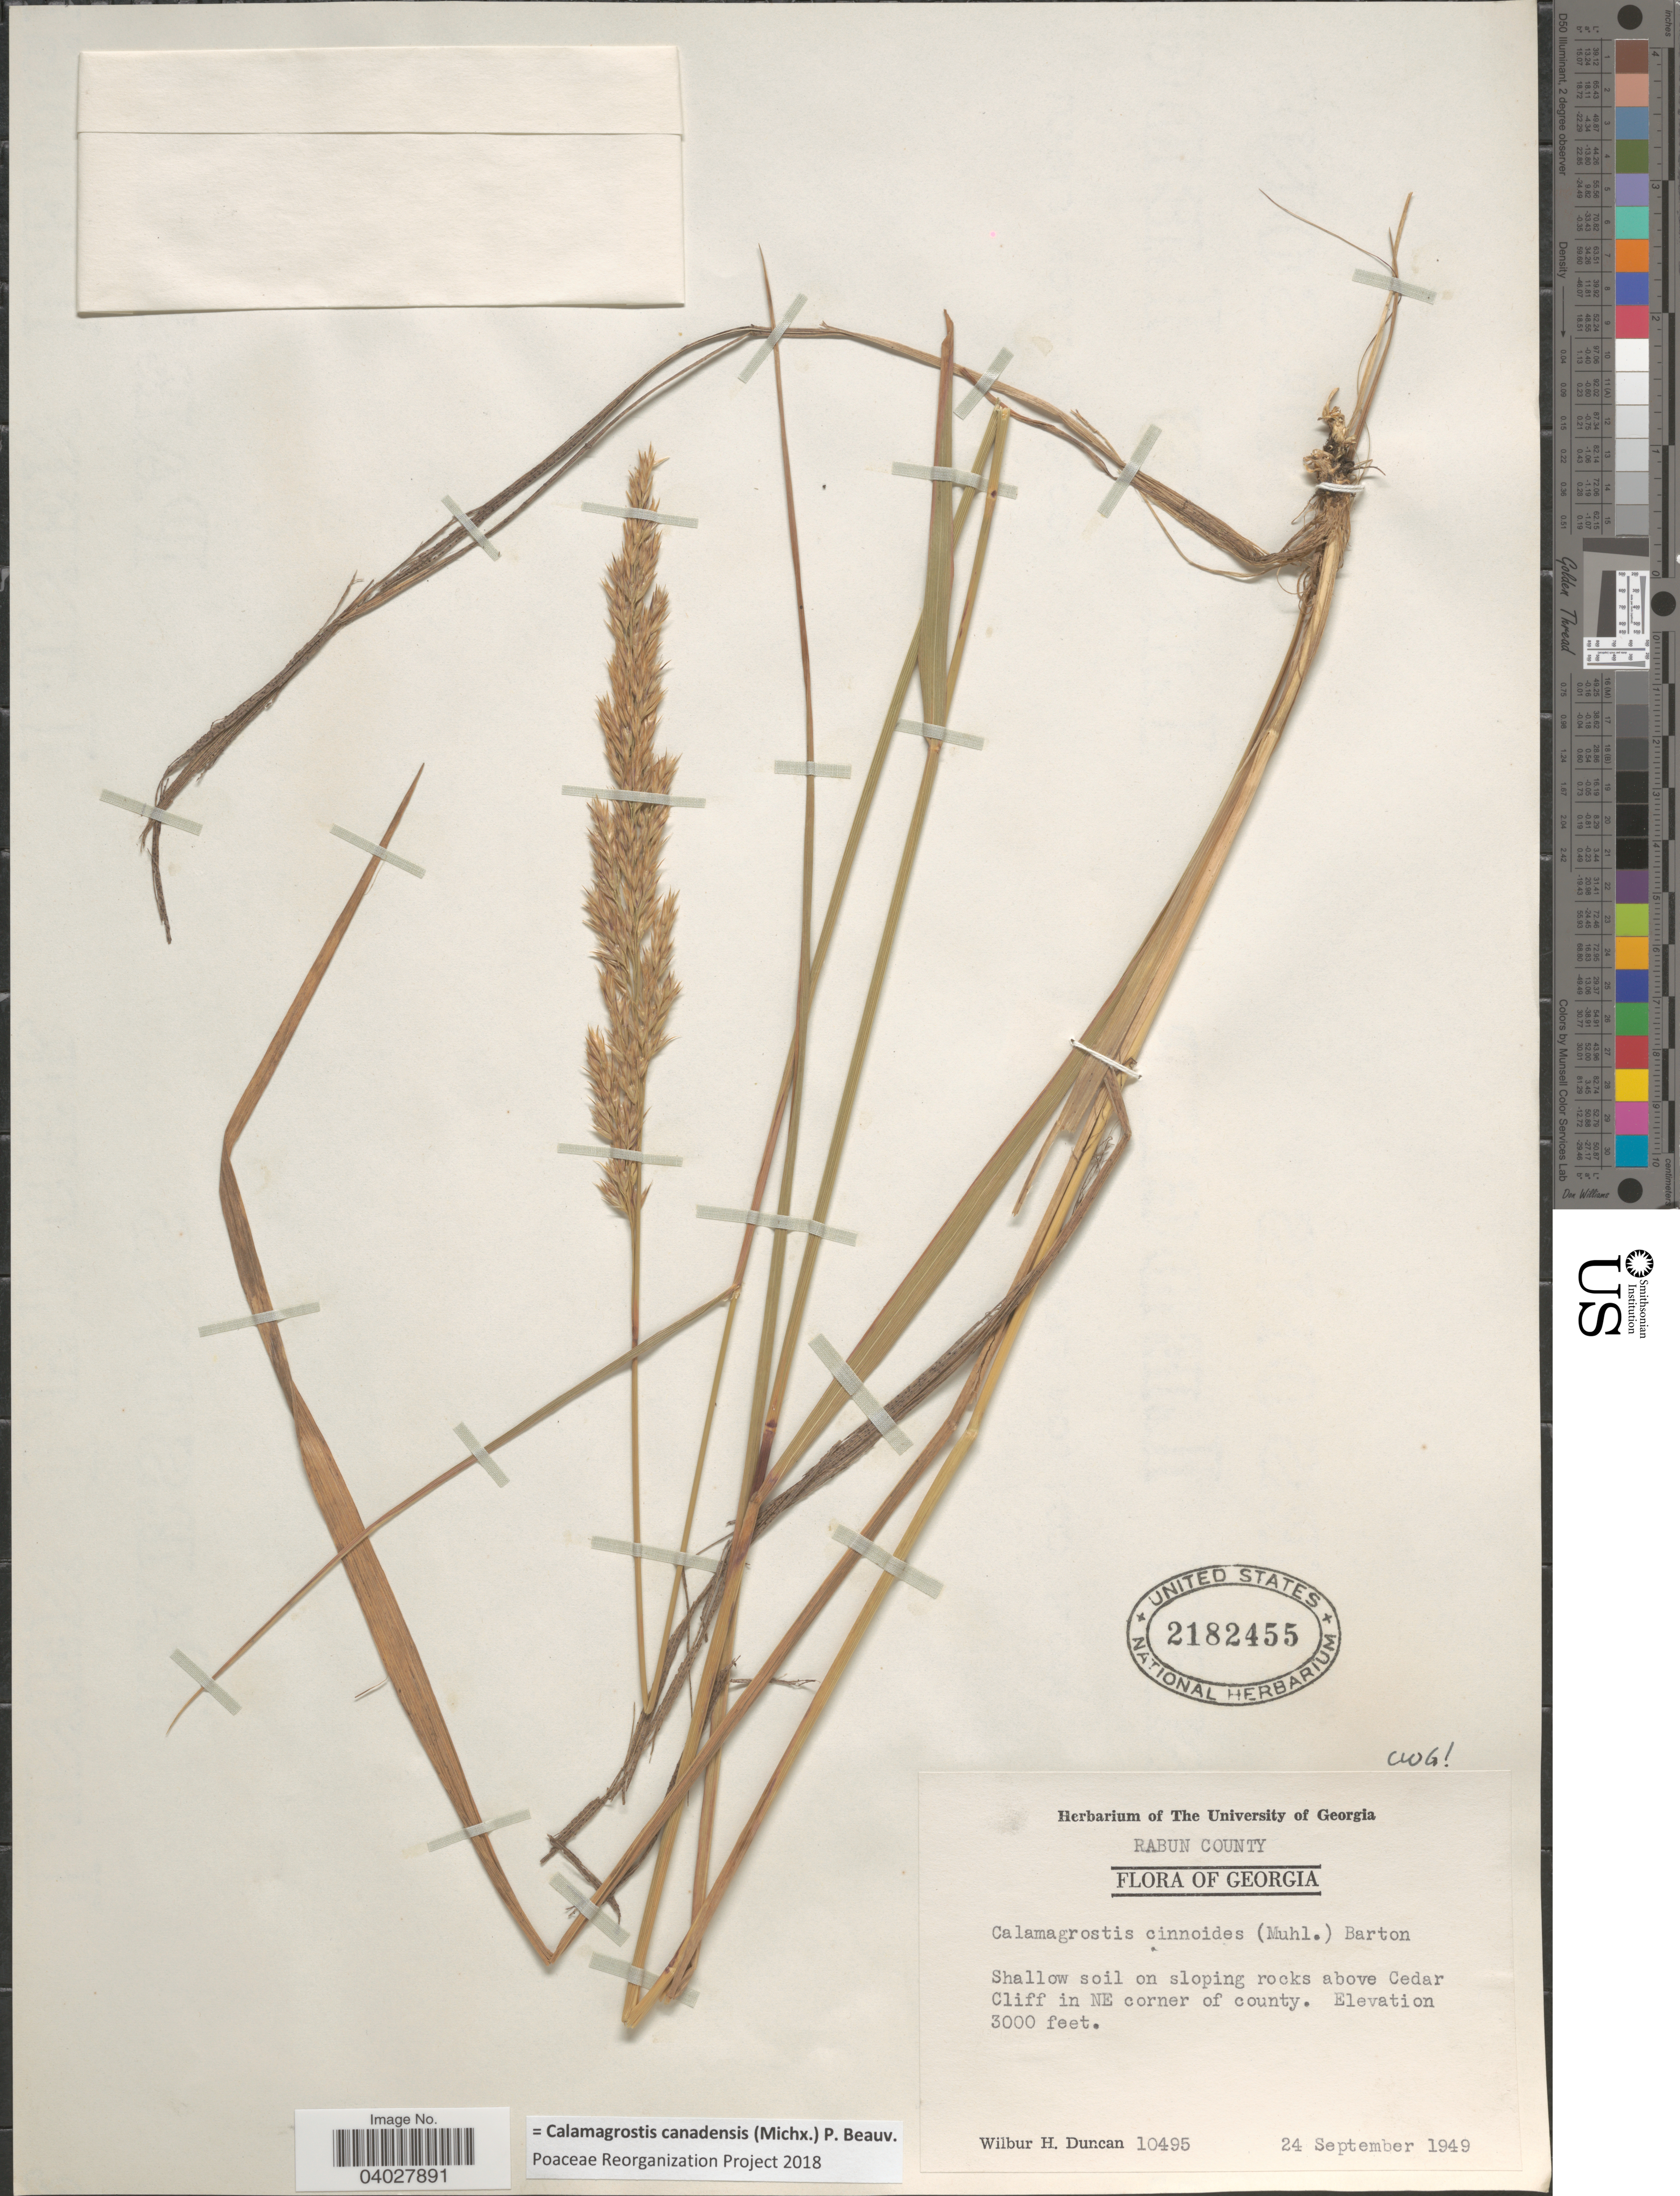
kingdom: Plantae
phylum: Tracheophyta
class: Liliopsida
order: Poales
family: Poaceae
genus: Calamagrostis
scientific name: Calamagrostis canadensis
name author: (Michx.) P. Beauv.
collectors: W. H. Duncan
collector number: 10495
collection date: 1949-09-24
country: United States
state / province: Georgia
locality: Rabun County. Shallow soil on sloping rocks above Cedar Cliff in NE corner of county.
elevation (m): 914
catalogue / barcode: US 2182455